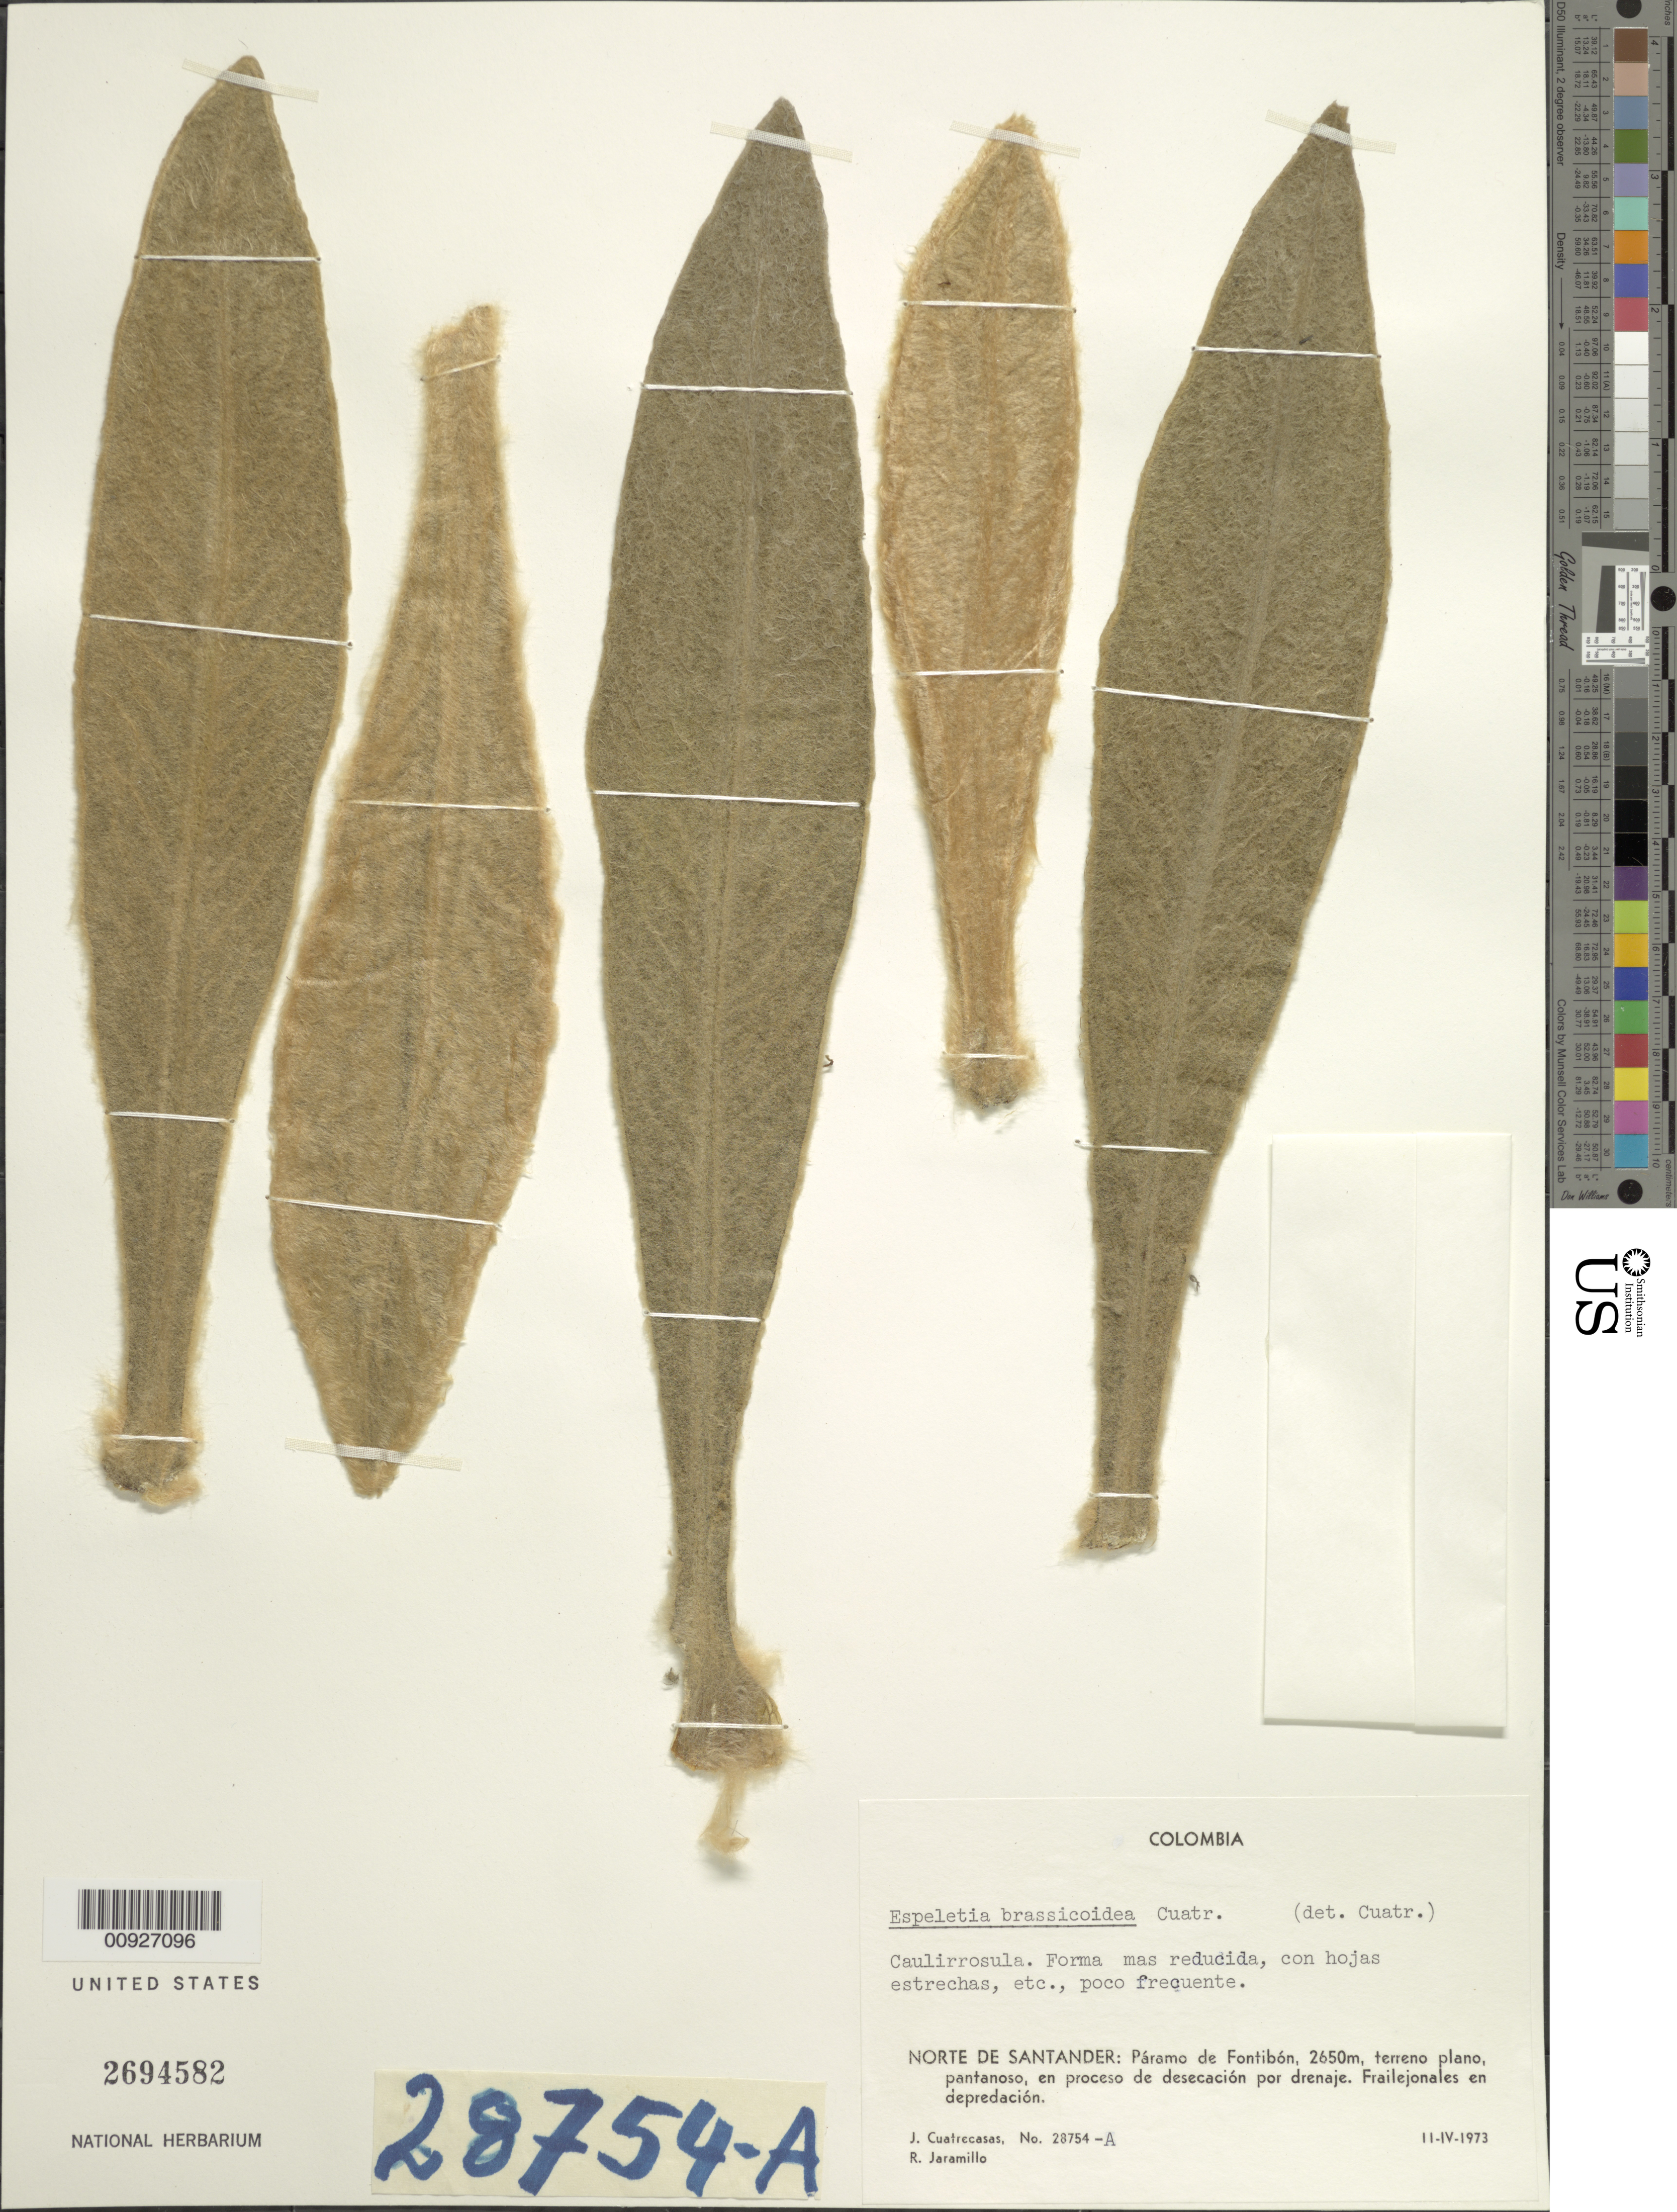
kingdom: Plantae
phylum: Tracheophyta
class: Magnoliopsida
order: Asterales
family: Asteraceae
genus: Espeletia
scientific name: Espeletia brassicoidea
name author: Cuatrec.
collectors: J. Cuatrecasas & R. Jaramillo M.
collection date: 1973-04-11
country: Colombia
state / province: Norte de Santander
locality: Páramo de Fontibón.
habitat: Terreno plano, pantanoso, en proceso de desecación por drenaje. Frailejonales en depredación. Poco frecuente.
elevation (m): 2650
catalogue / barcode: US 2694582